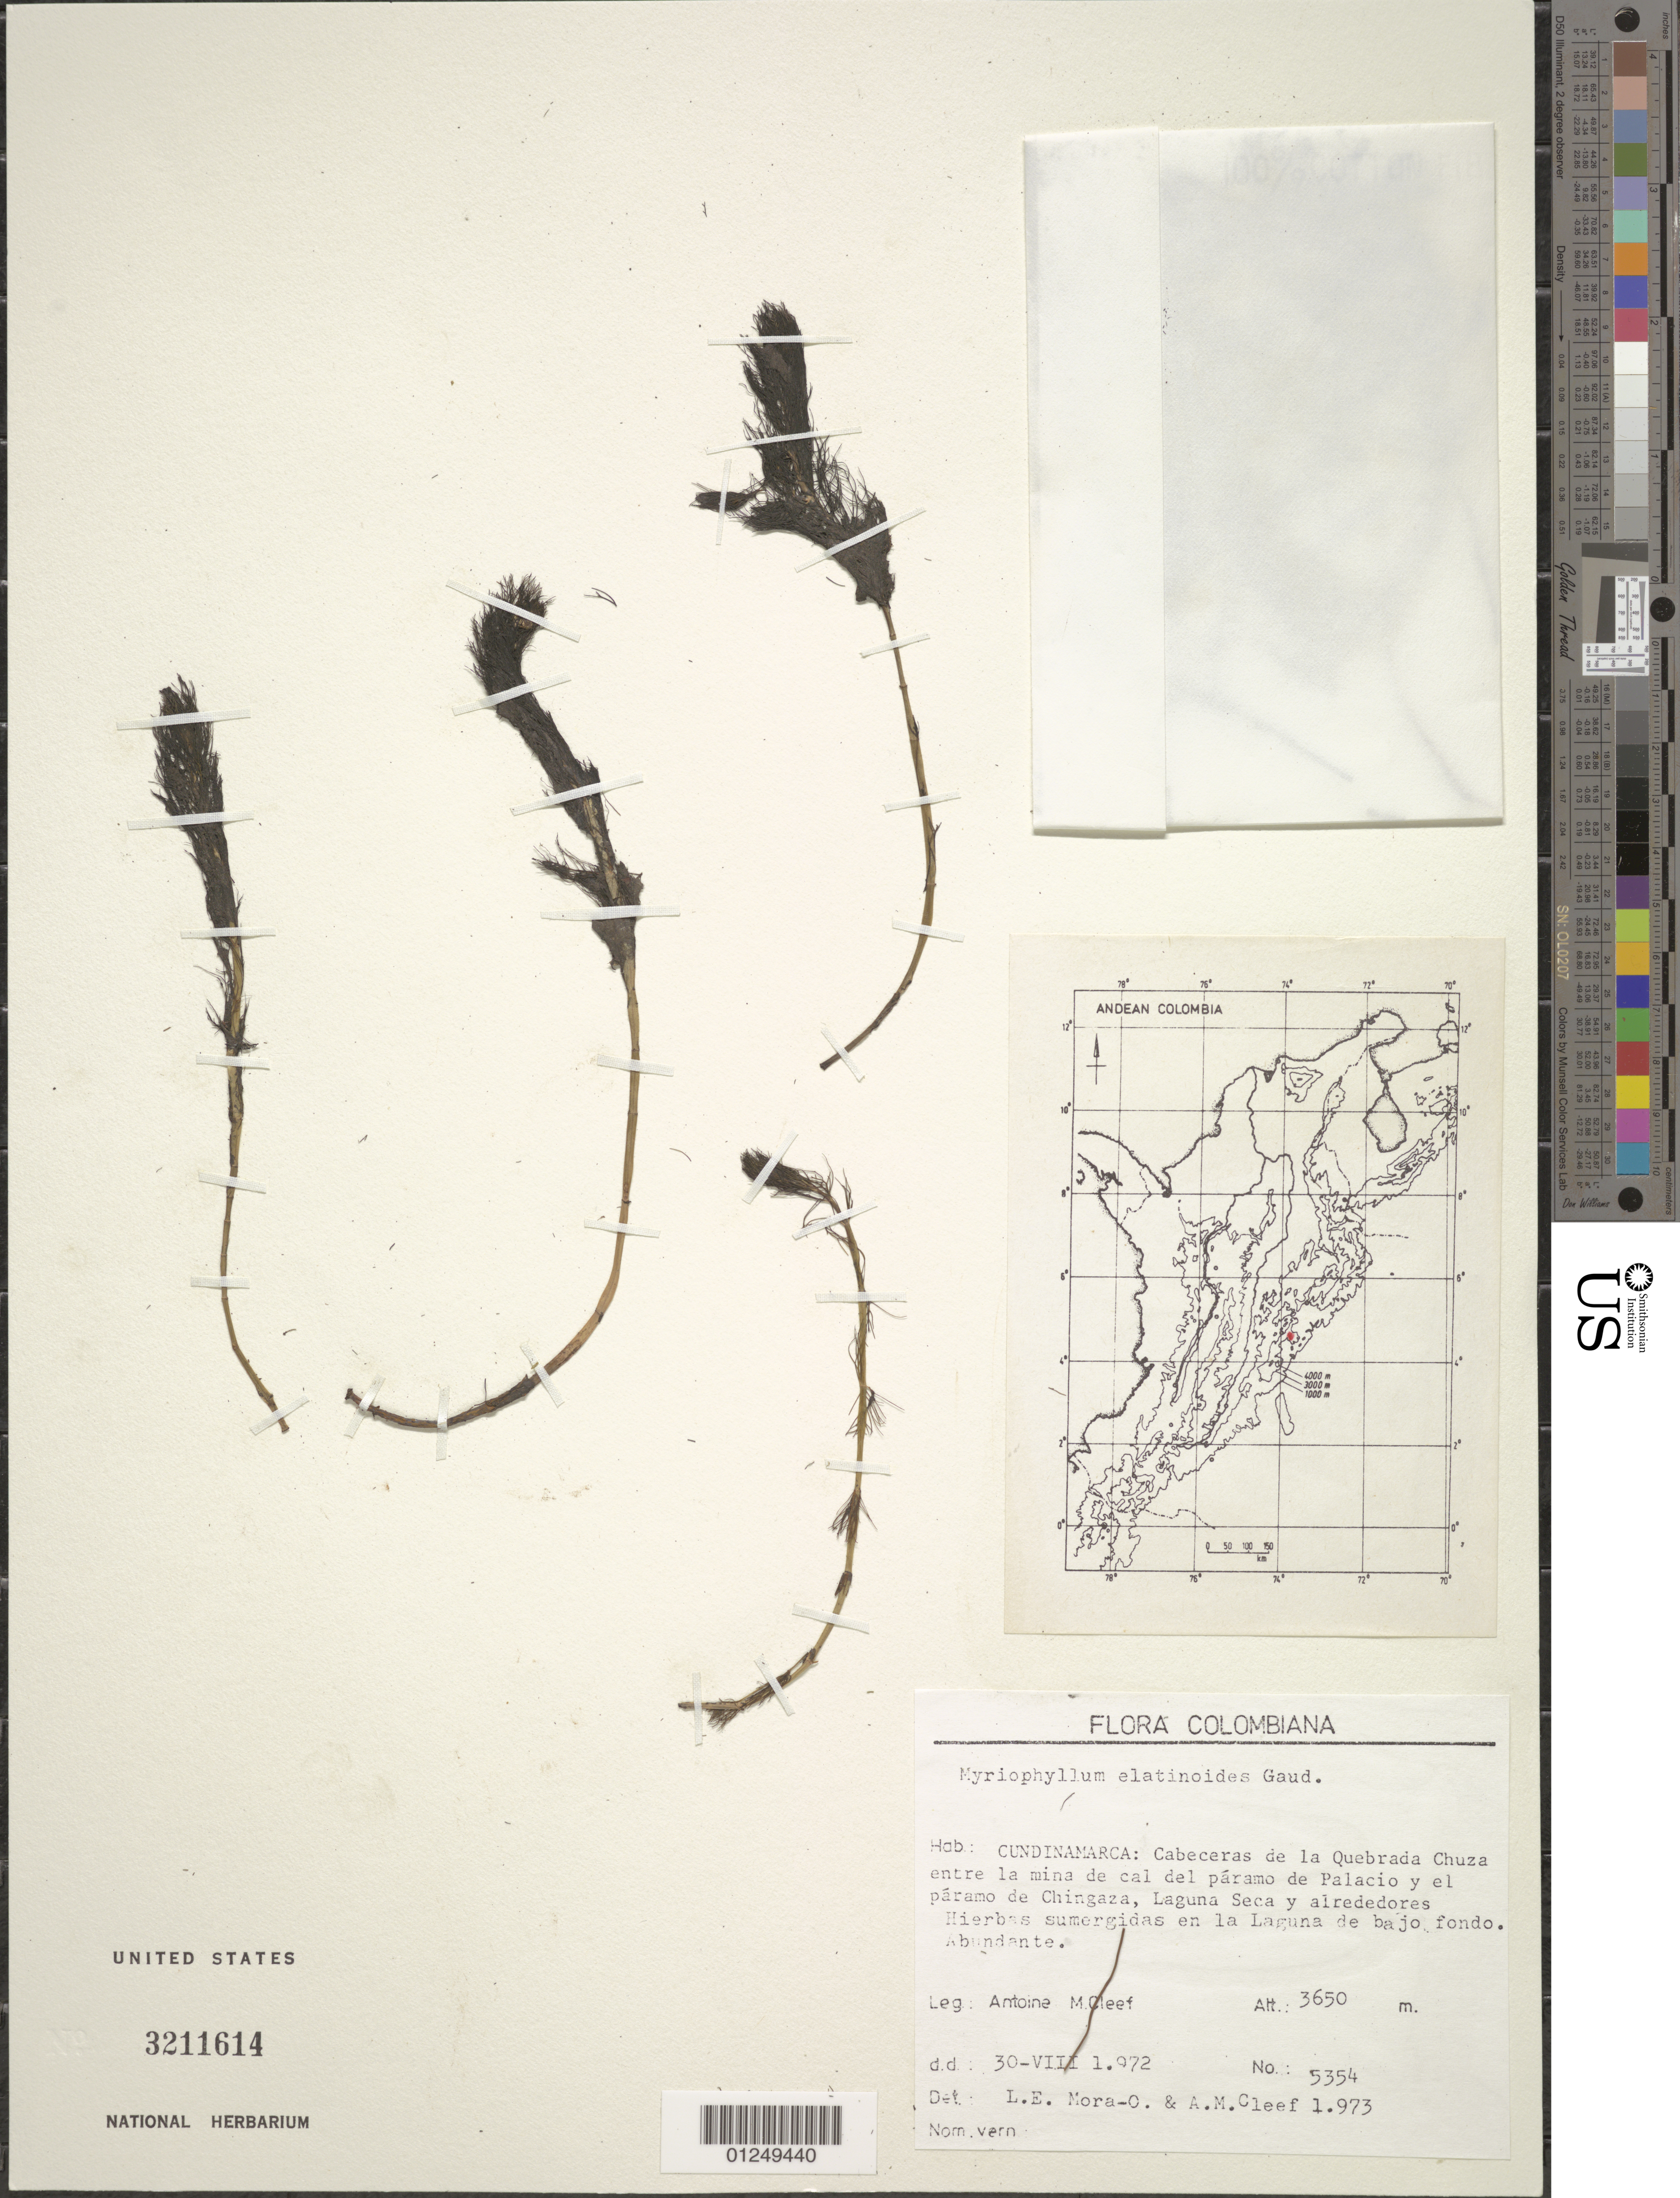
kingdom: Plantae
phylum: Tracheophyta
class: Magnoliopsida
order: Saxifragales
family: Haloragaceae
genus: Myriophyllum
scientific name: Myriophyllum elatinoides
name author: Gaudich.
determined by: Mora, L. E.; Cleef, A. M.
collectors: A. M. Cleef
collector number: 5354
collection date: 1972-08-30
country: Colombia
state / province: Cundinamarca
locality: Cabeceras de la Quebrada Chuza entre la mina de cal del páramo de Palacio y el páramo de Chingaza, Laguna Seca y alrededores.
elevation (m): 3650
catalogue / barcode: US 3211614